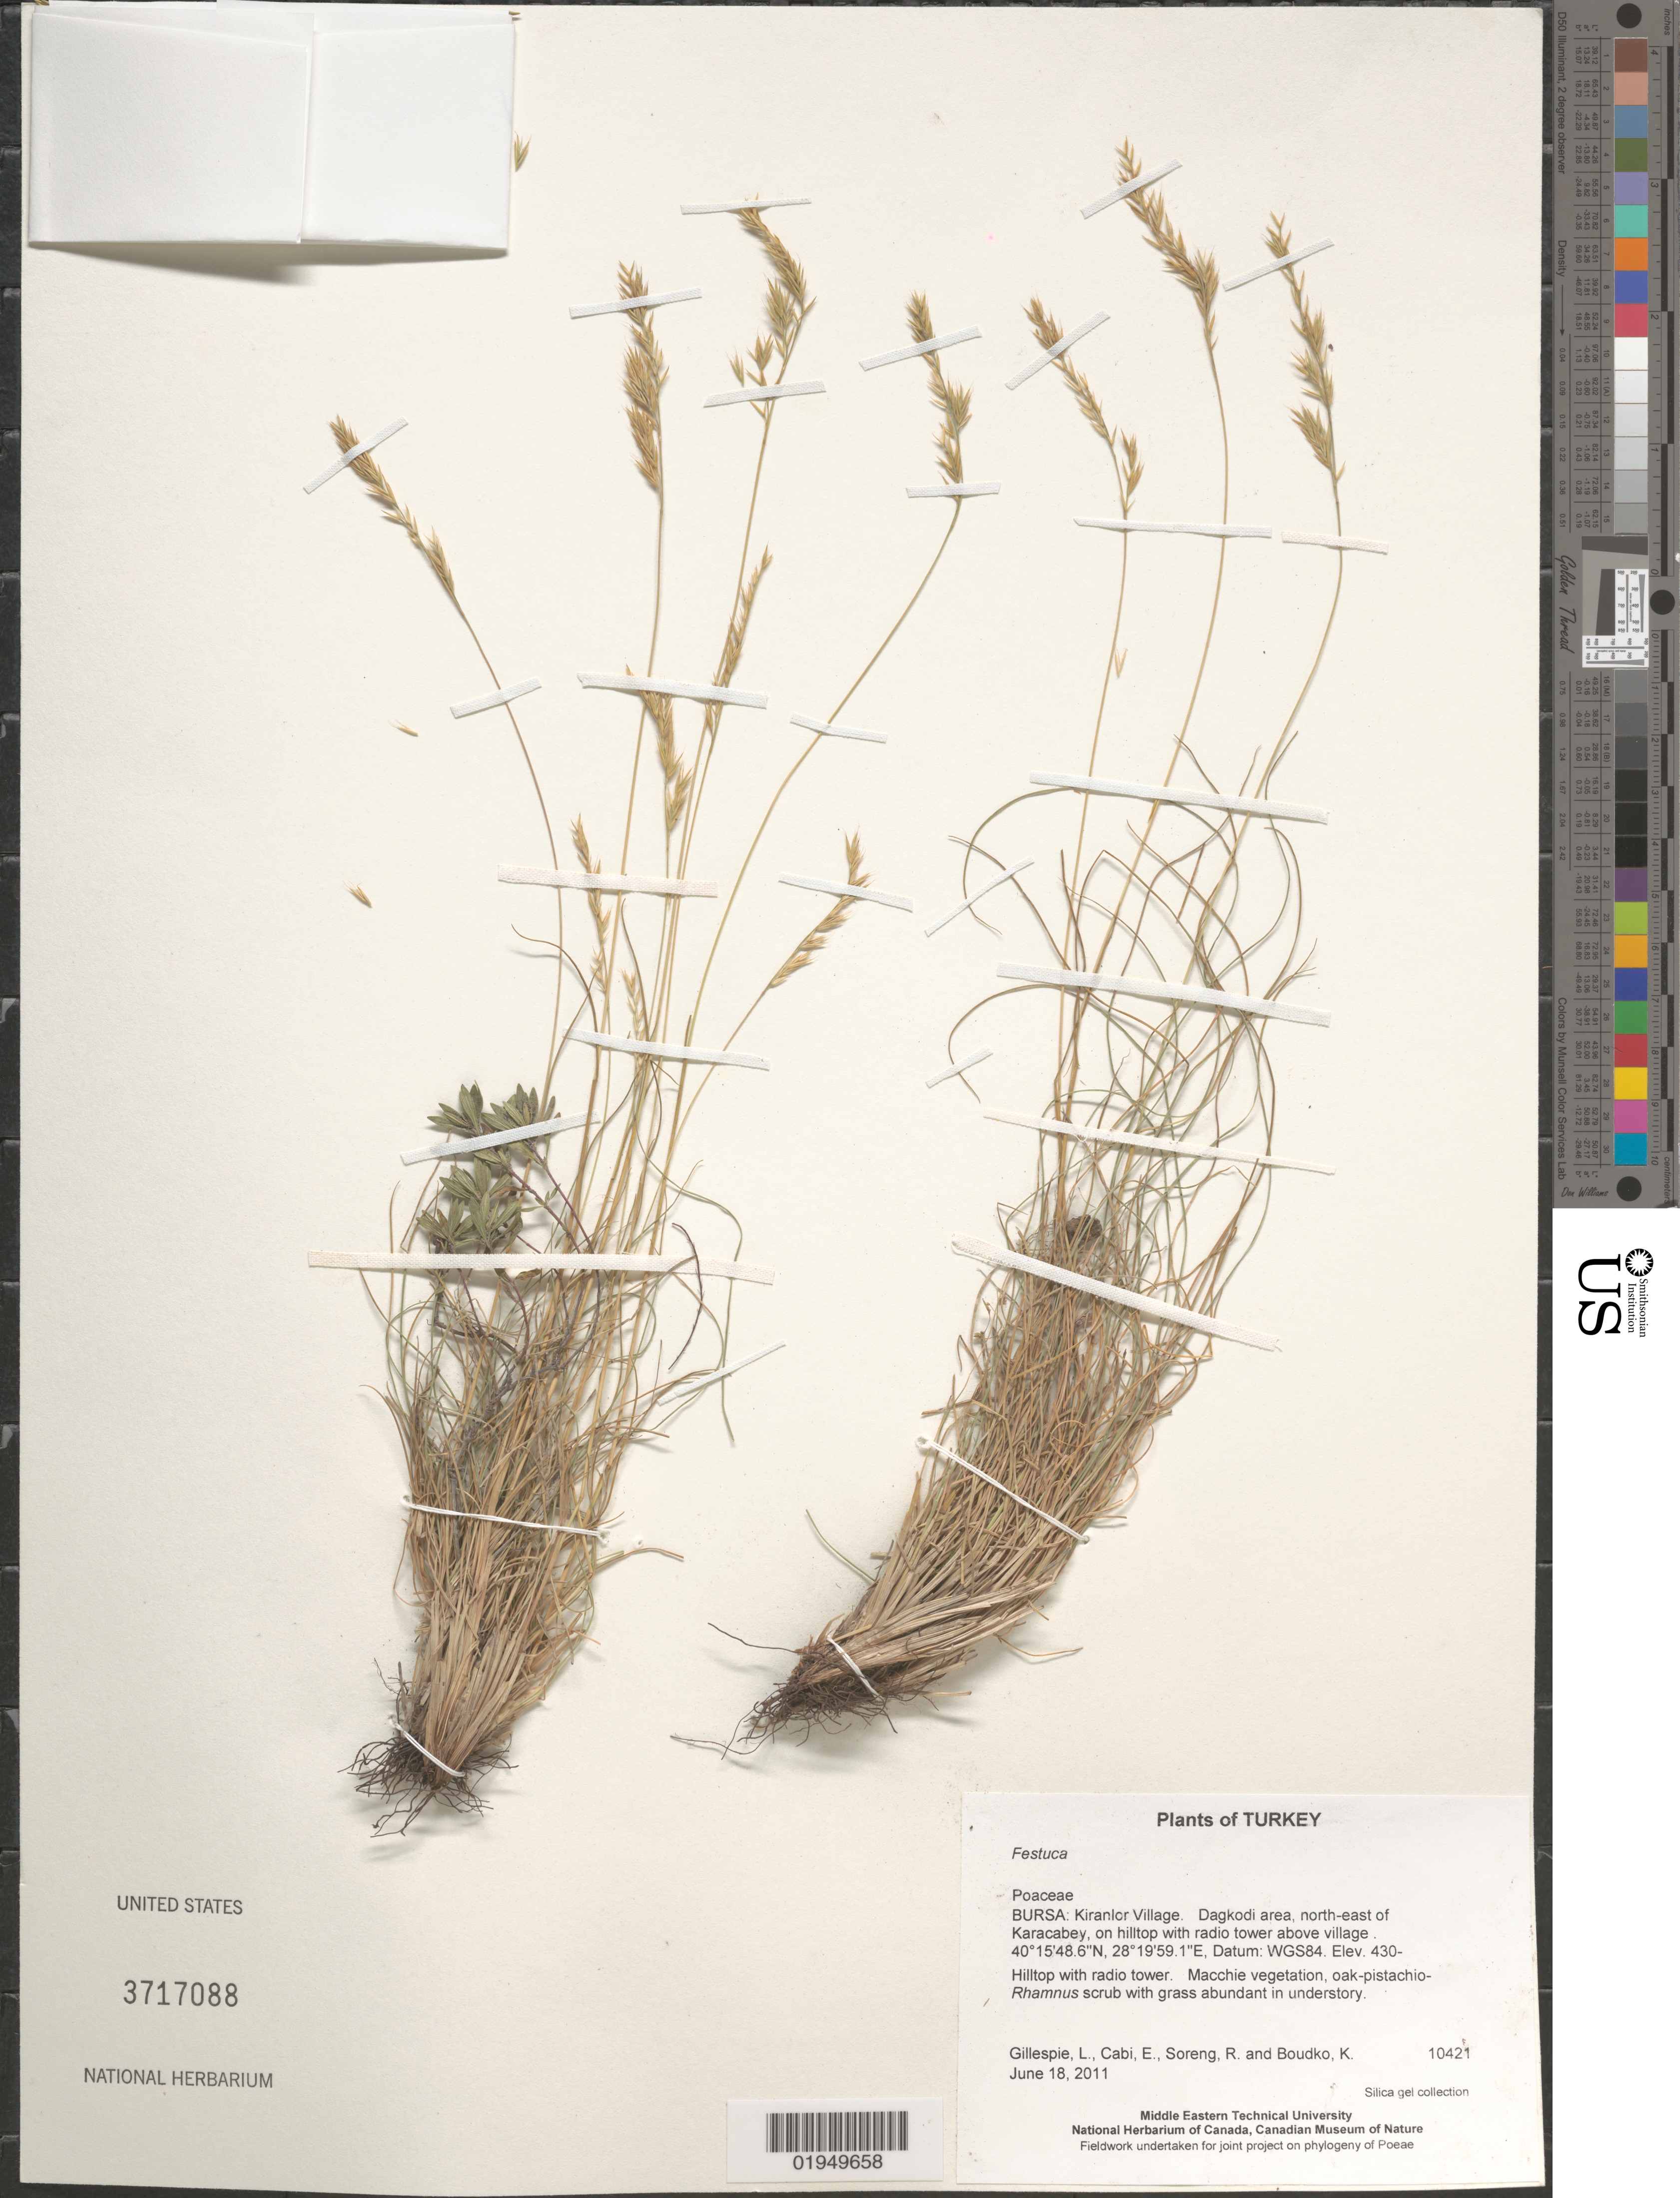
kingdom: Plantae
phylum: Tracheophyta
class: Liliopsida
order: Poales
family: Poaceae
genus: Festuca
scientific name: Festuca sp.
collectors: L. J. Gillespie, E. Cabi, R. J. Soreng & K. Boudko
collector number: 10421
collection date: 2011-06-18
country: Turkey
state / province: Bursa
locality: Kiranlor Village. Dagkodi area, north-east of Karacabey, on hilltop with radio tower above village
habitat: Hilltop with radio tower. Macchiee-oak-pistachio-Rhamnus scrub with abundant grass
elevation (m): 430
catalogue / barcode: US 3717088